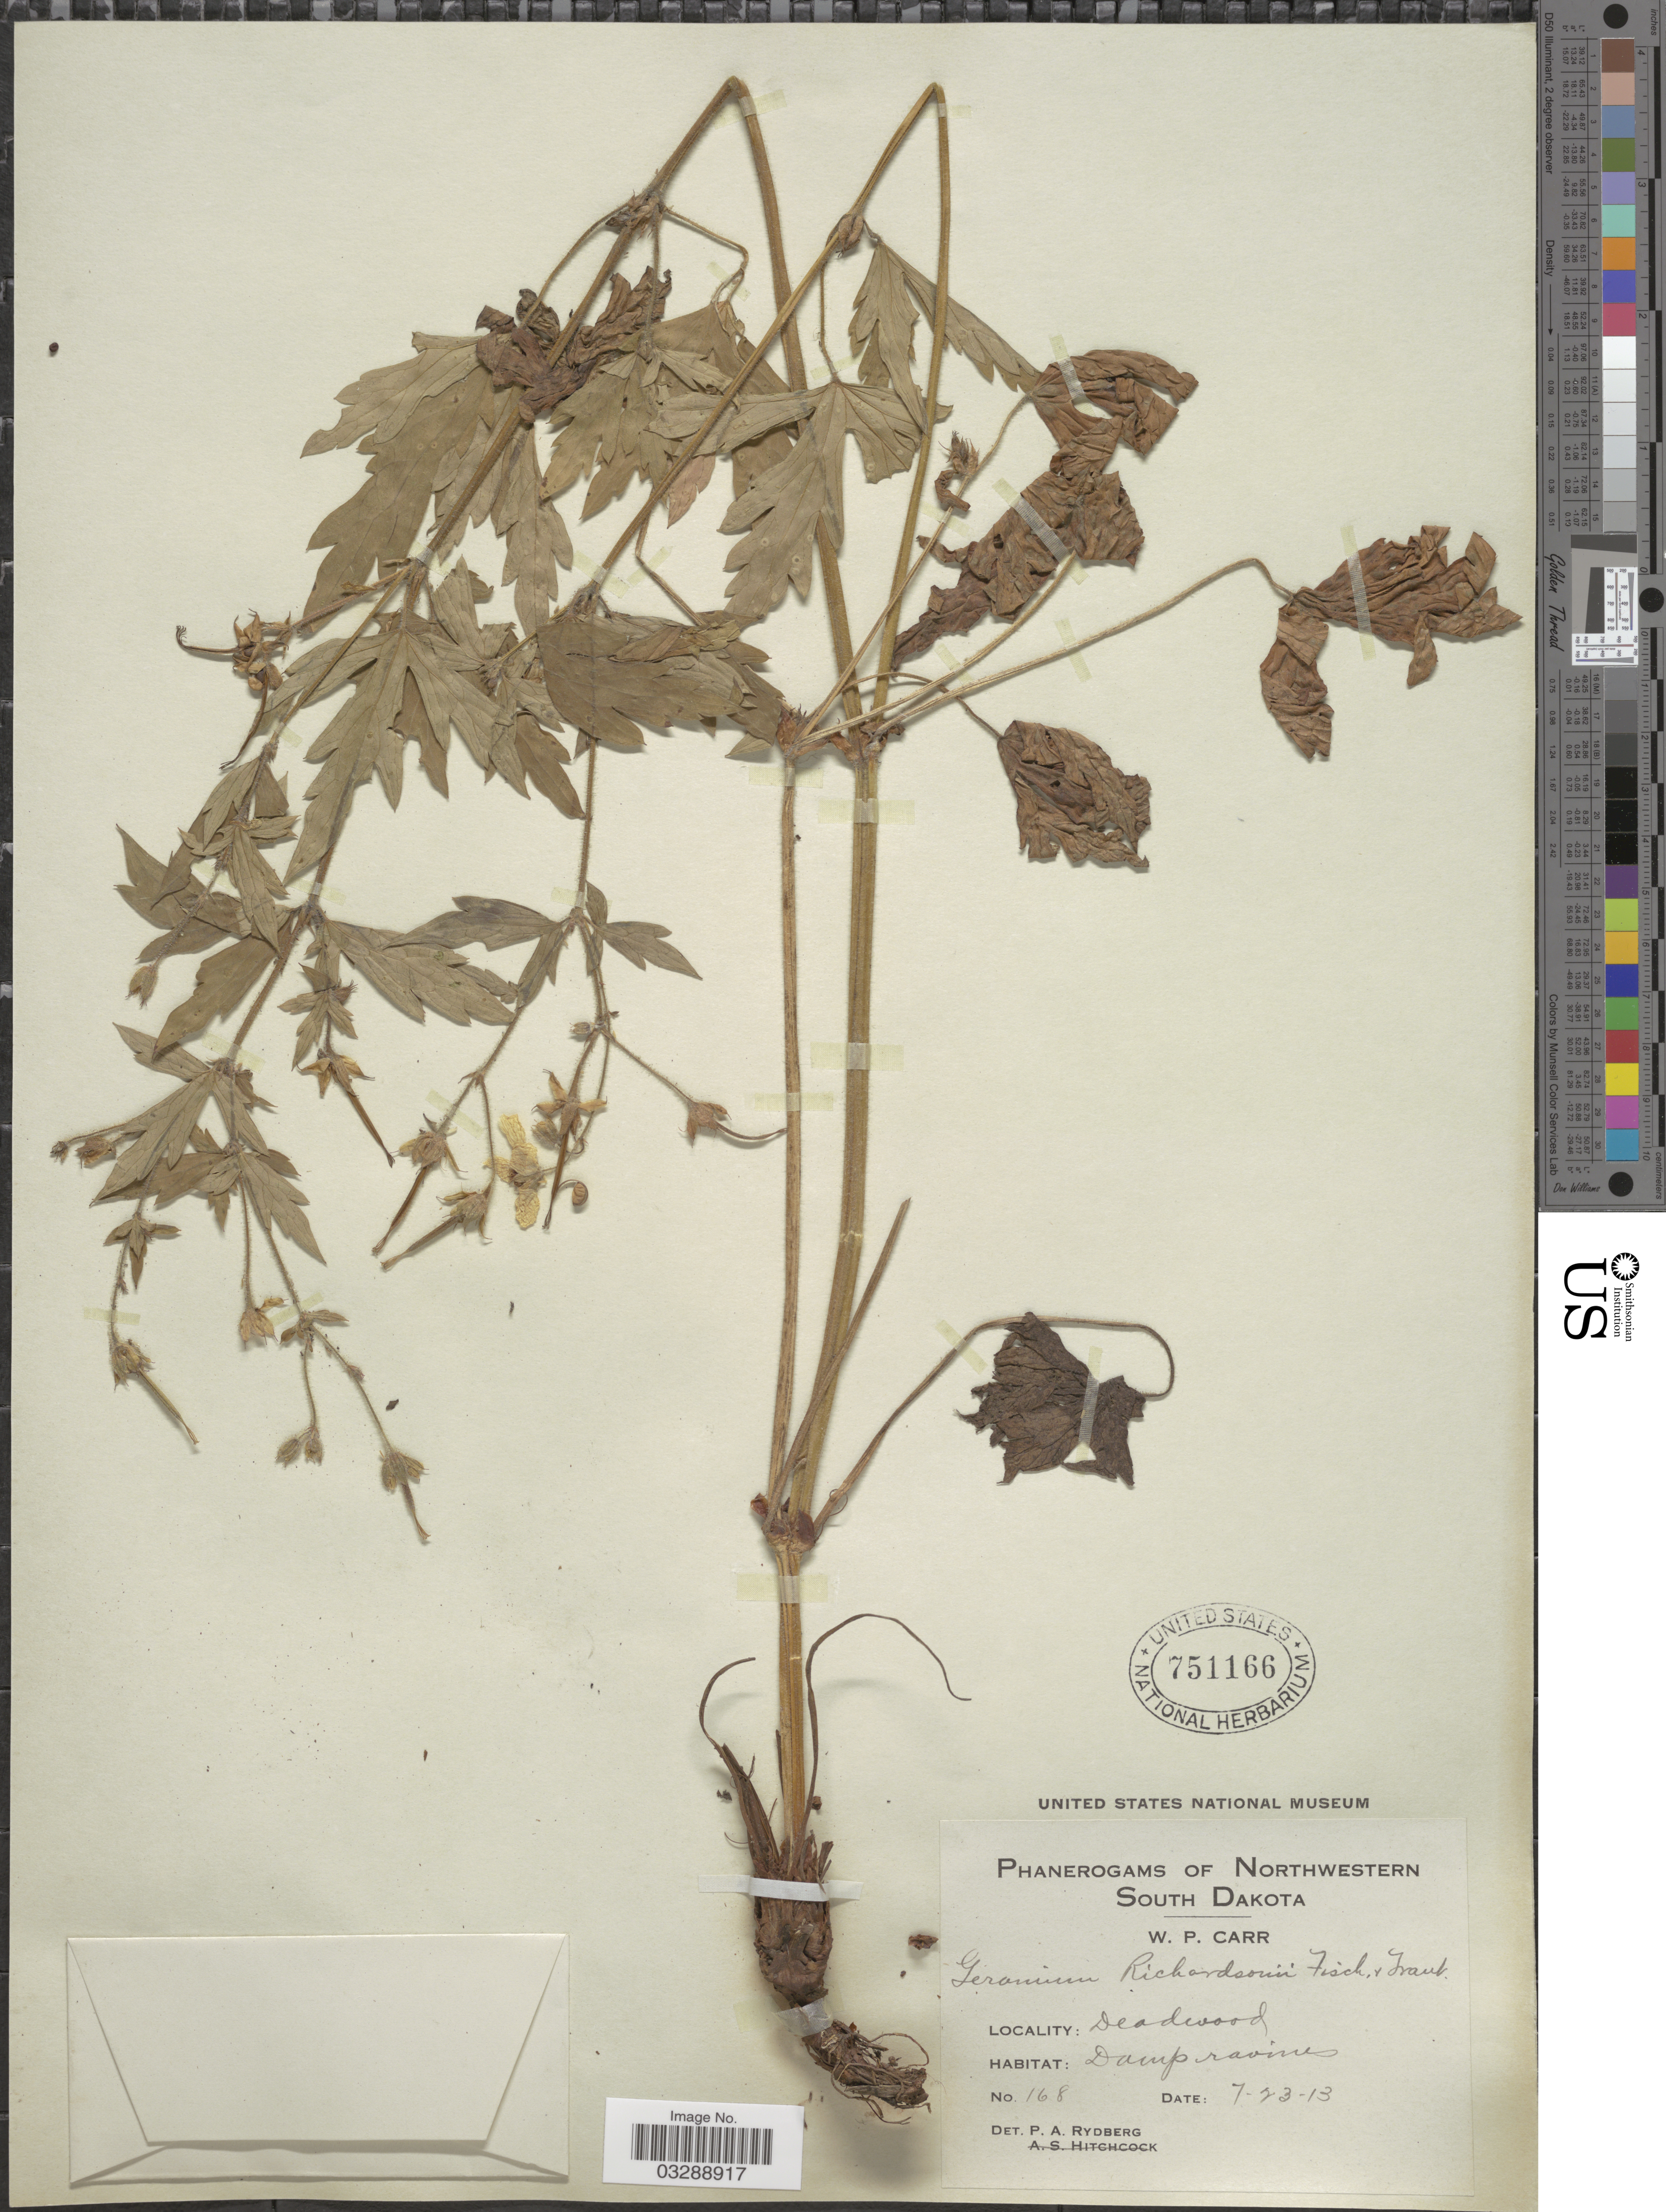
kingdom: Plantae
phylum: Tracheophyta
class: Magnoliopsida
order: Geraniales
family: Geraniaceae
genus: Geranium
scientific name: Geranium richardsonii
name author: Fisch. & Trautv.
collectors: W. Carr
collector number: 168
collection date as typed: Transcribed d/m/y: 23/7/13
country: United States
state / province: South Dakota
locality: Northwestern South Dakota. Deadwood.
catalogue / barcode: US 751166